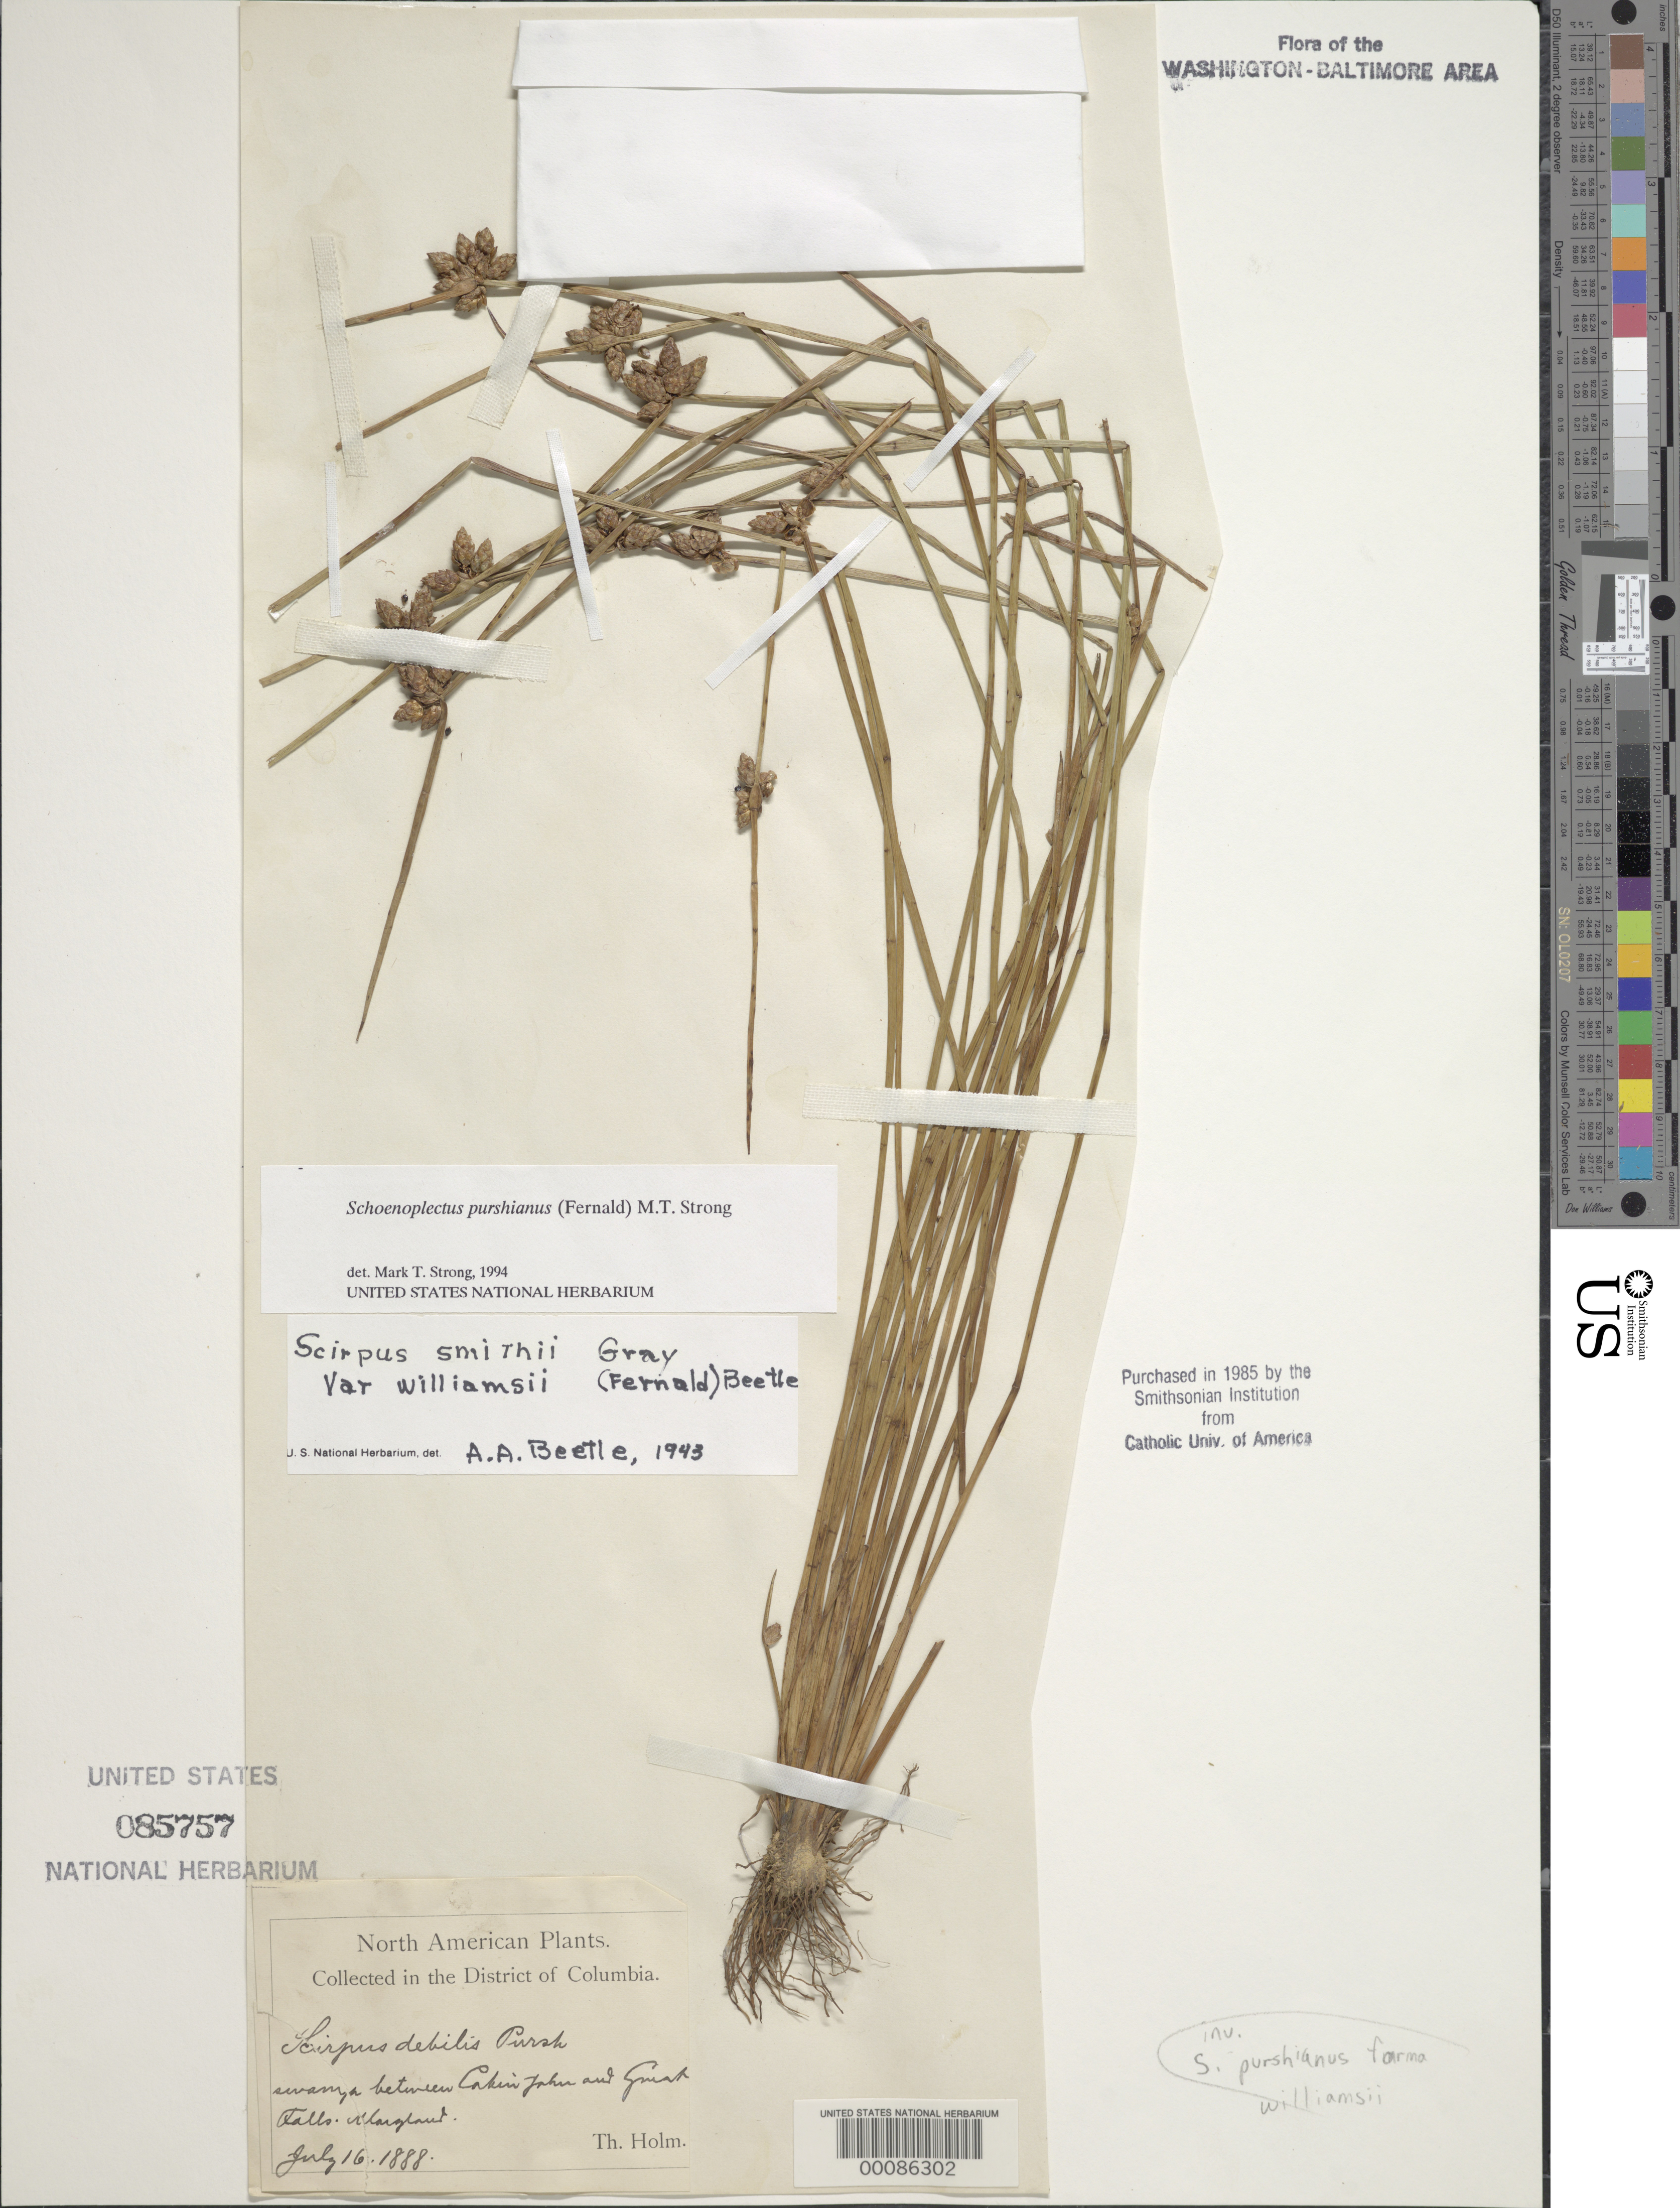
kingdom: Plantae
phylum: Tracheophyta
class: Liliopsida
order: Poales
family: Cyperaceae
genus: Schoenoplectus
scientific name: Schoenoplectus purshianus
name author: (Fernald) M.T. Strong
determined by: Strong, M. T., (US), Smithsonian Institution - National Museum of Natural History (UNITED STATES)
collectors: T. Holm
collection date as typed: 16 Jul 1888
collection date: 1888-07-16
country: United States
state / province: Maryland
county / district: Montgomery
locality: between Cabin John and Great Falls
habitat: Swamp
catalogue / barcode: US 85757